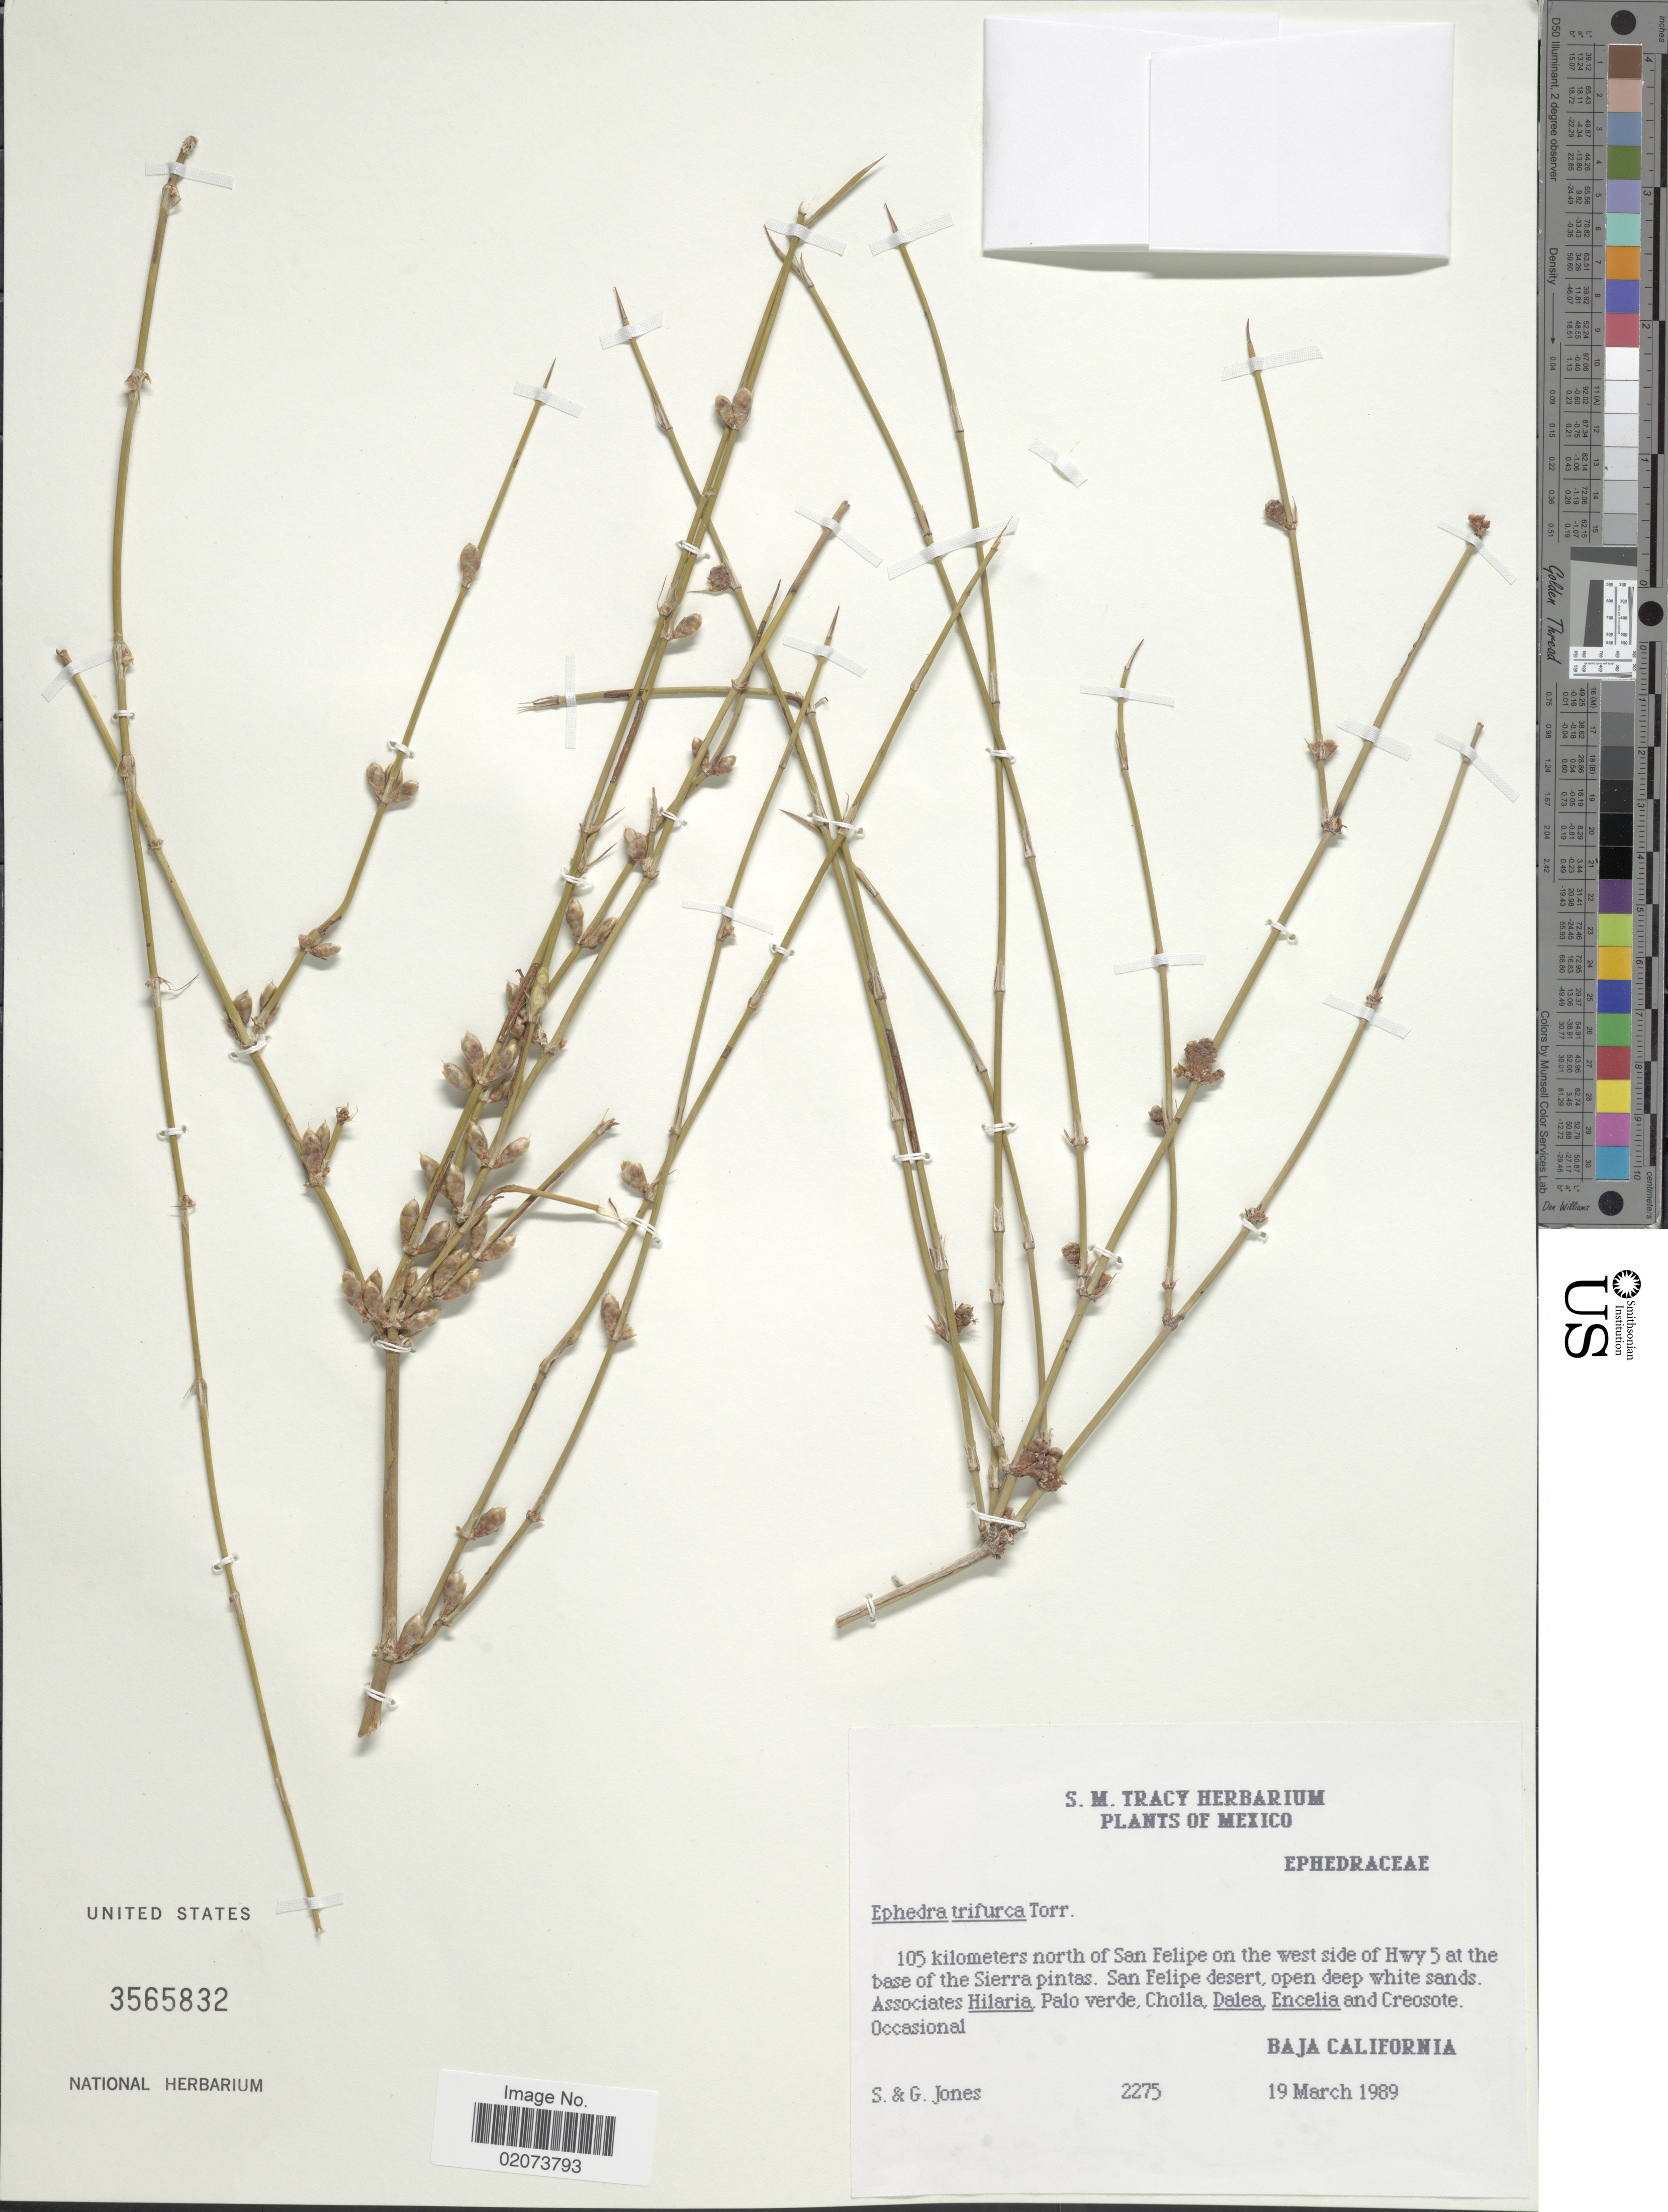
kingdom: Plantae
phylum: Tracheophyta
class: Gnetopsida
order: Ephedrales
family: Ephedraceae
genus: Ephedra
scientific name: Ephedra trifurca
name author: Torr. ex S. Watson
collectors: S. Jones & G. Jones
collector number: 2275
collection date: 1989-03-19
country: Mexico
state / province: Baja California Norte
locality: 105 kilometers north of San Felipe the west of Hwy 5 at the base of the Sierra pintas, San Felipe desert.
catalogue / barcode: US 3565832